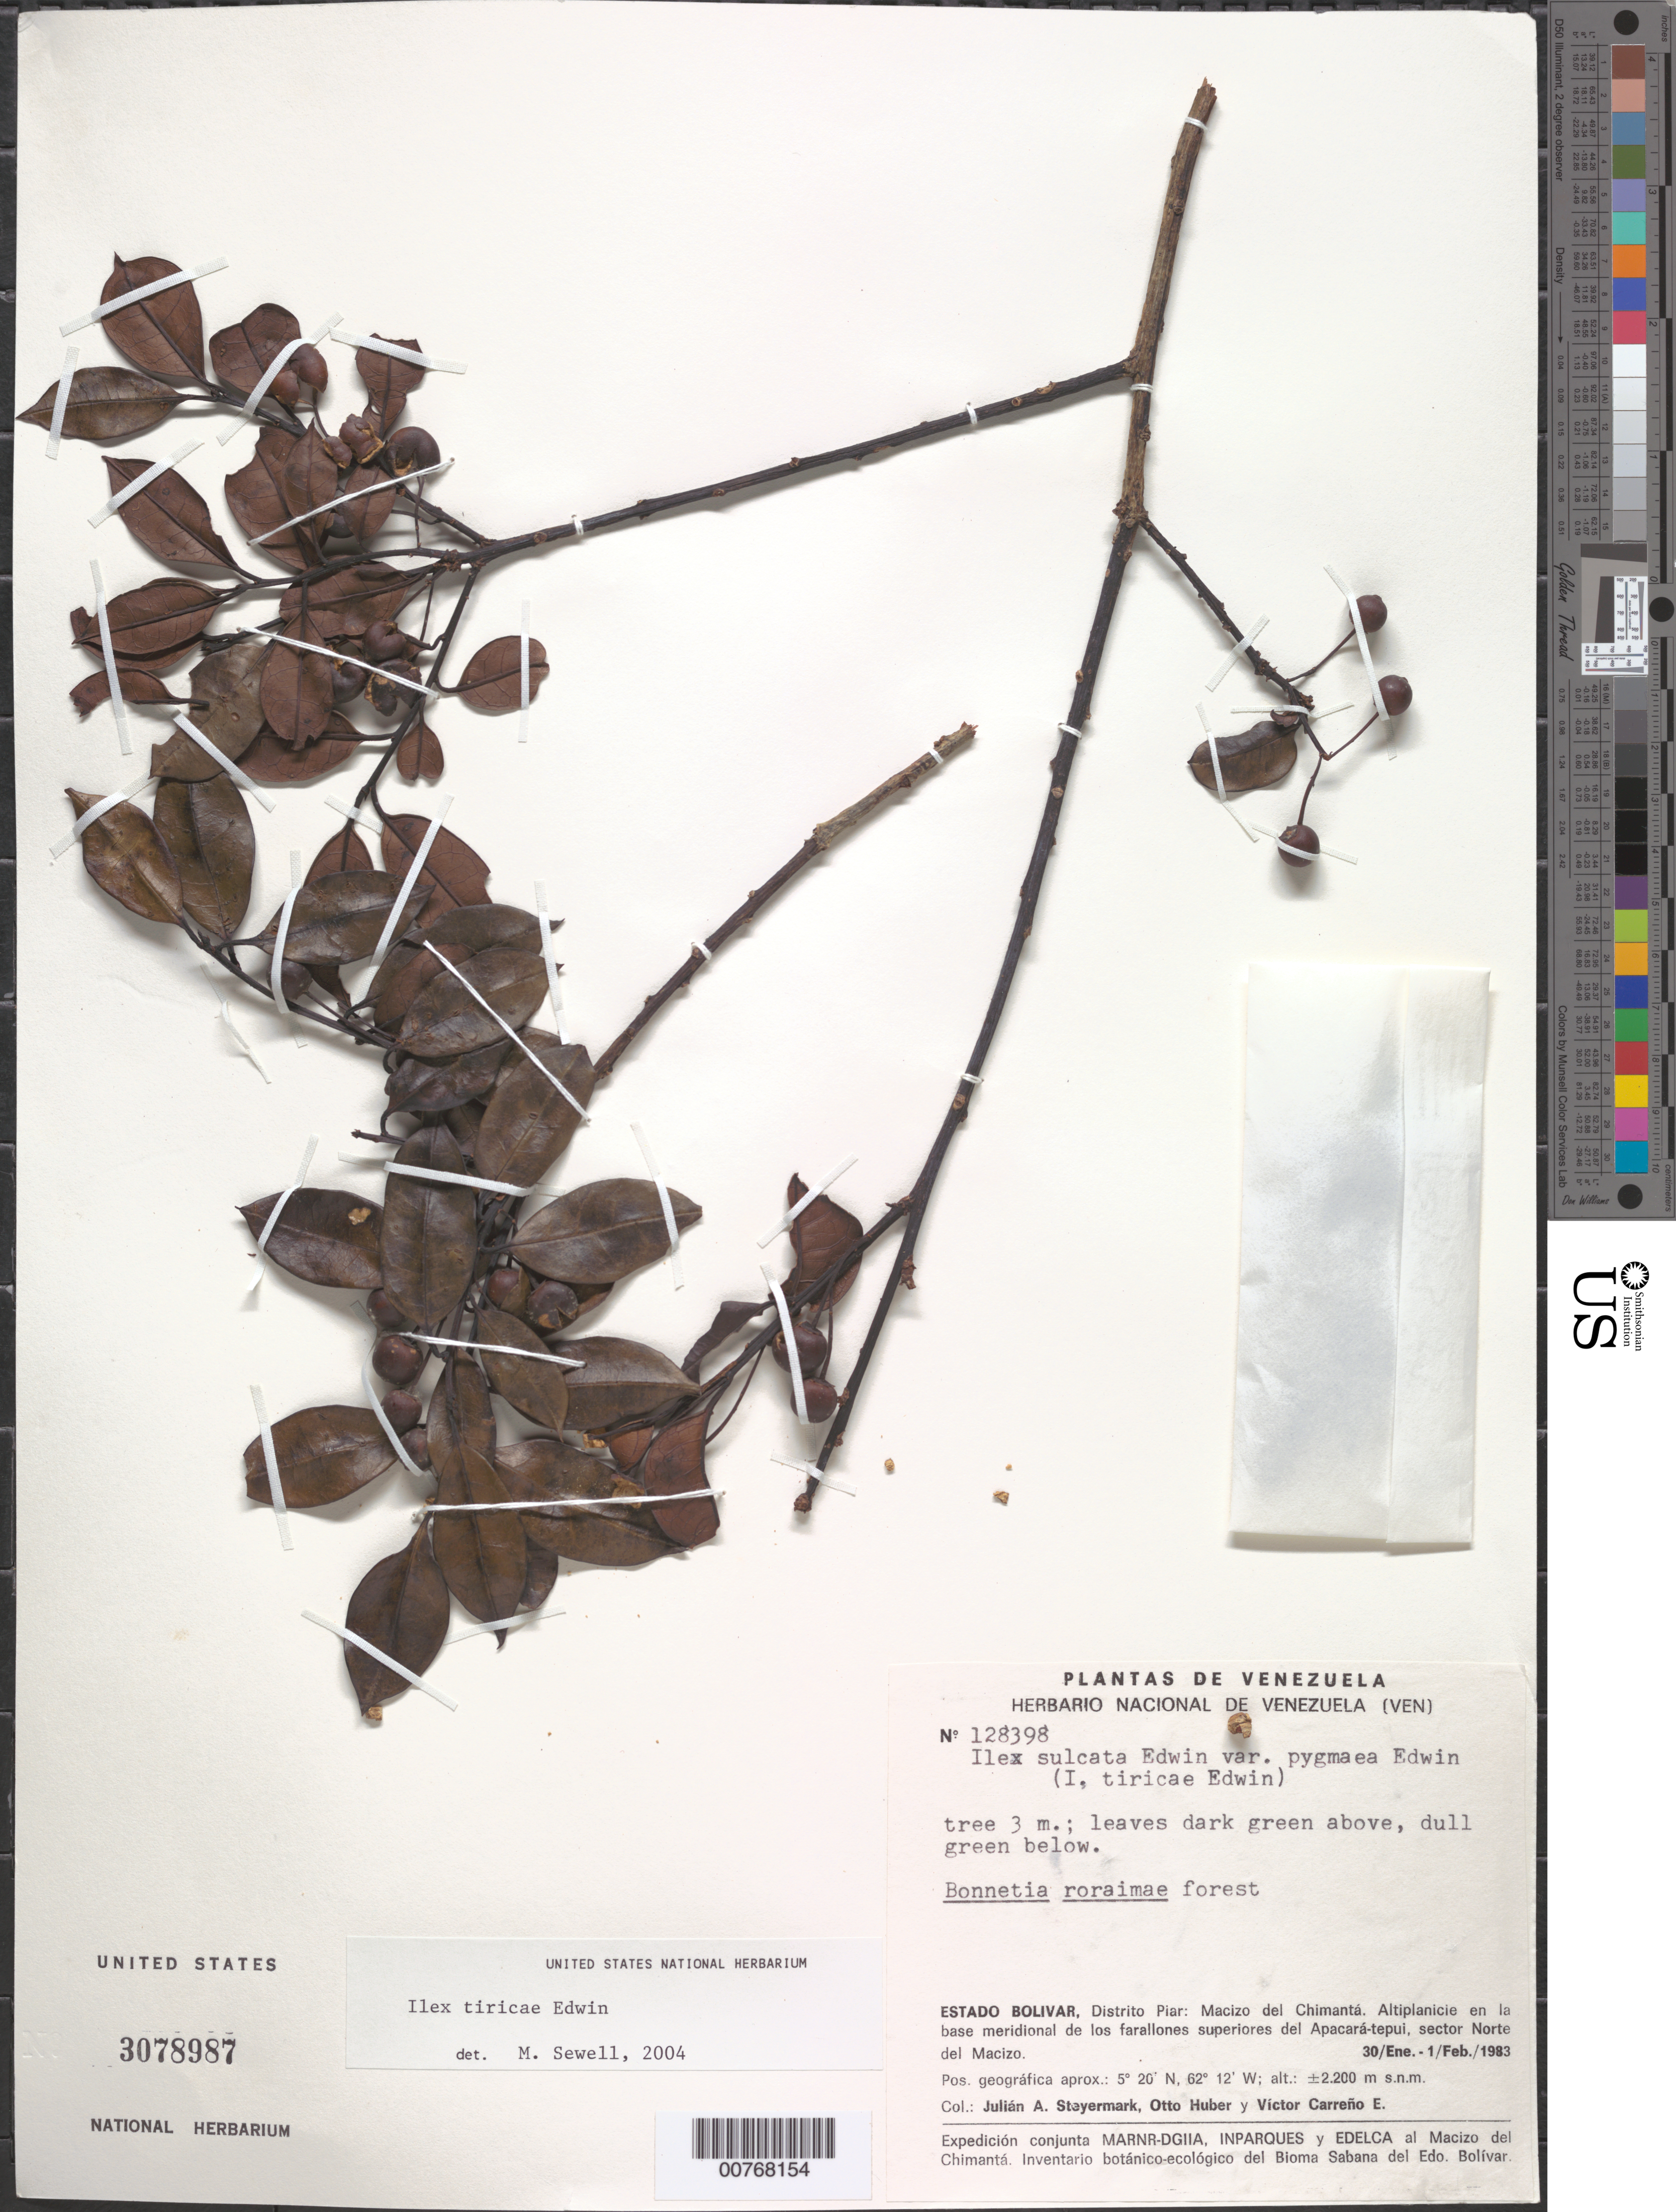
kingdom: Plantae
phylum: Tracheophyta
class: Magnoliopsida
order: Aquifoliales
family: Aquifoliaceae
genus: Ilex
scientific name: Ilex tiricae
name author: Edwin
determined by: Sewell, M.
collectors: J. Steyermark, O. Huber & V. Carreño E.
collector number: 128398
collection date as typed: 30-Jan-83 to 1-Feb-83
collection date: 1983-01-30/1983-02-01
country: Venezuela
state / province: Bolívar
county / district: Piar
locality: Macizo del Chimantá, Apacará-tepuí, sector N del Macizo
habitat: Altiplanicie en la base meridional de los farallones superíores del Apácara-tepuí, Bonnetia roraimae forest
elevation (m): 2200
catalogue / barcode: US 3078987